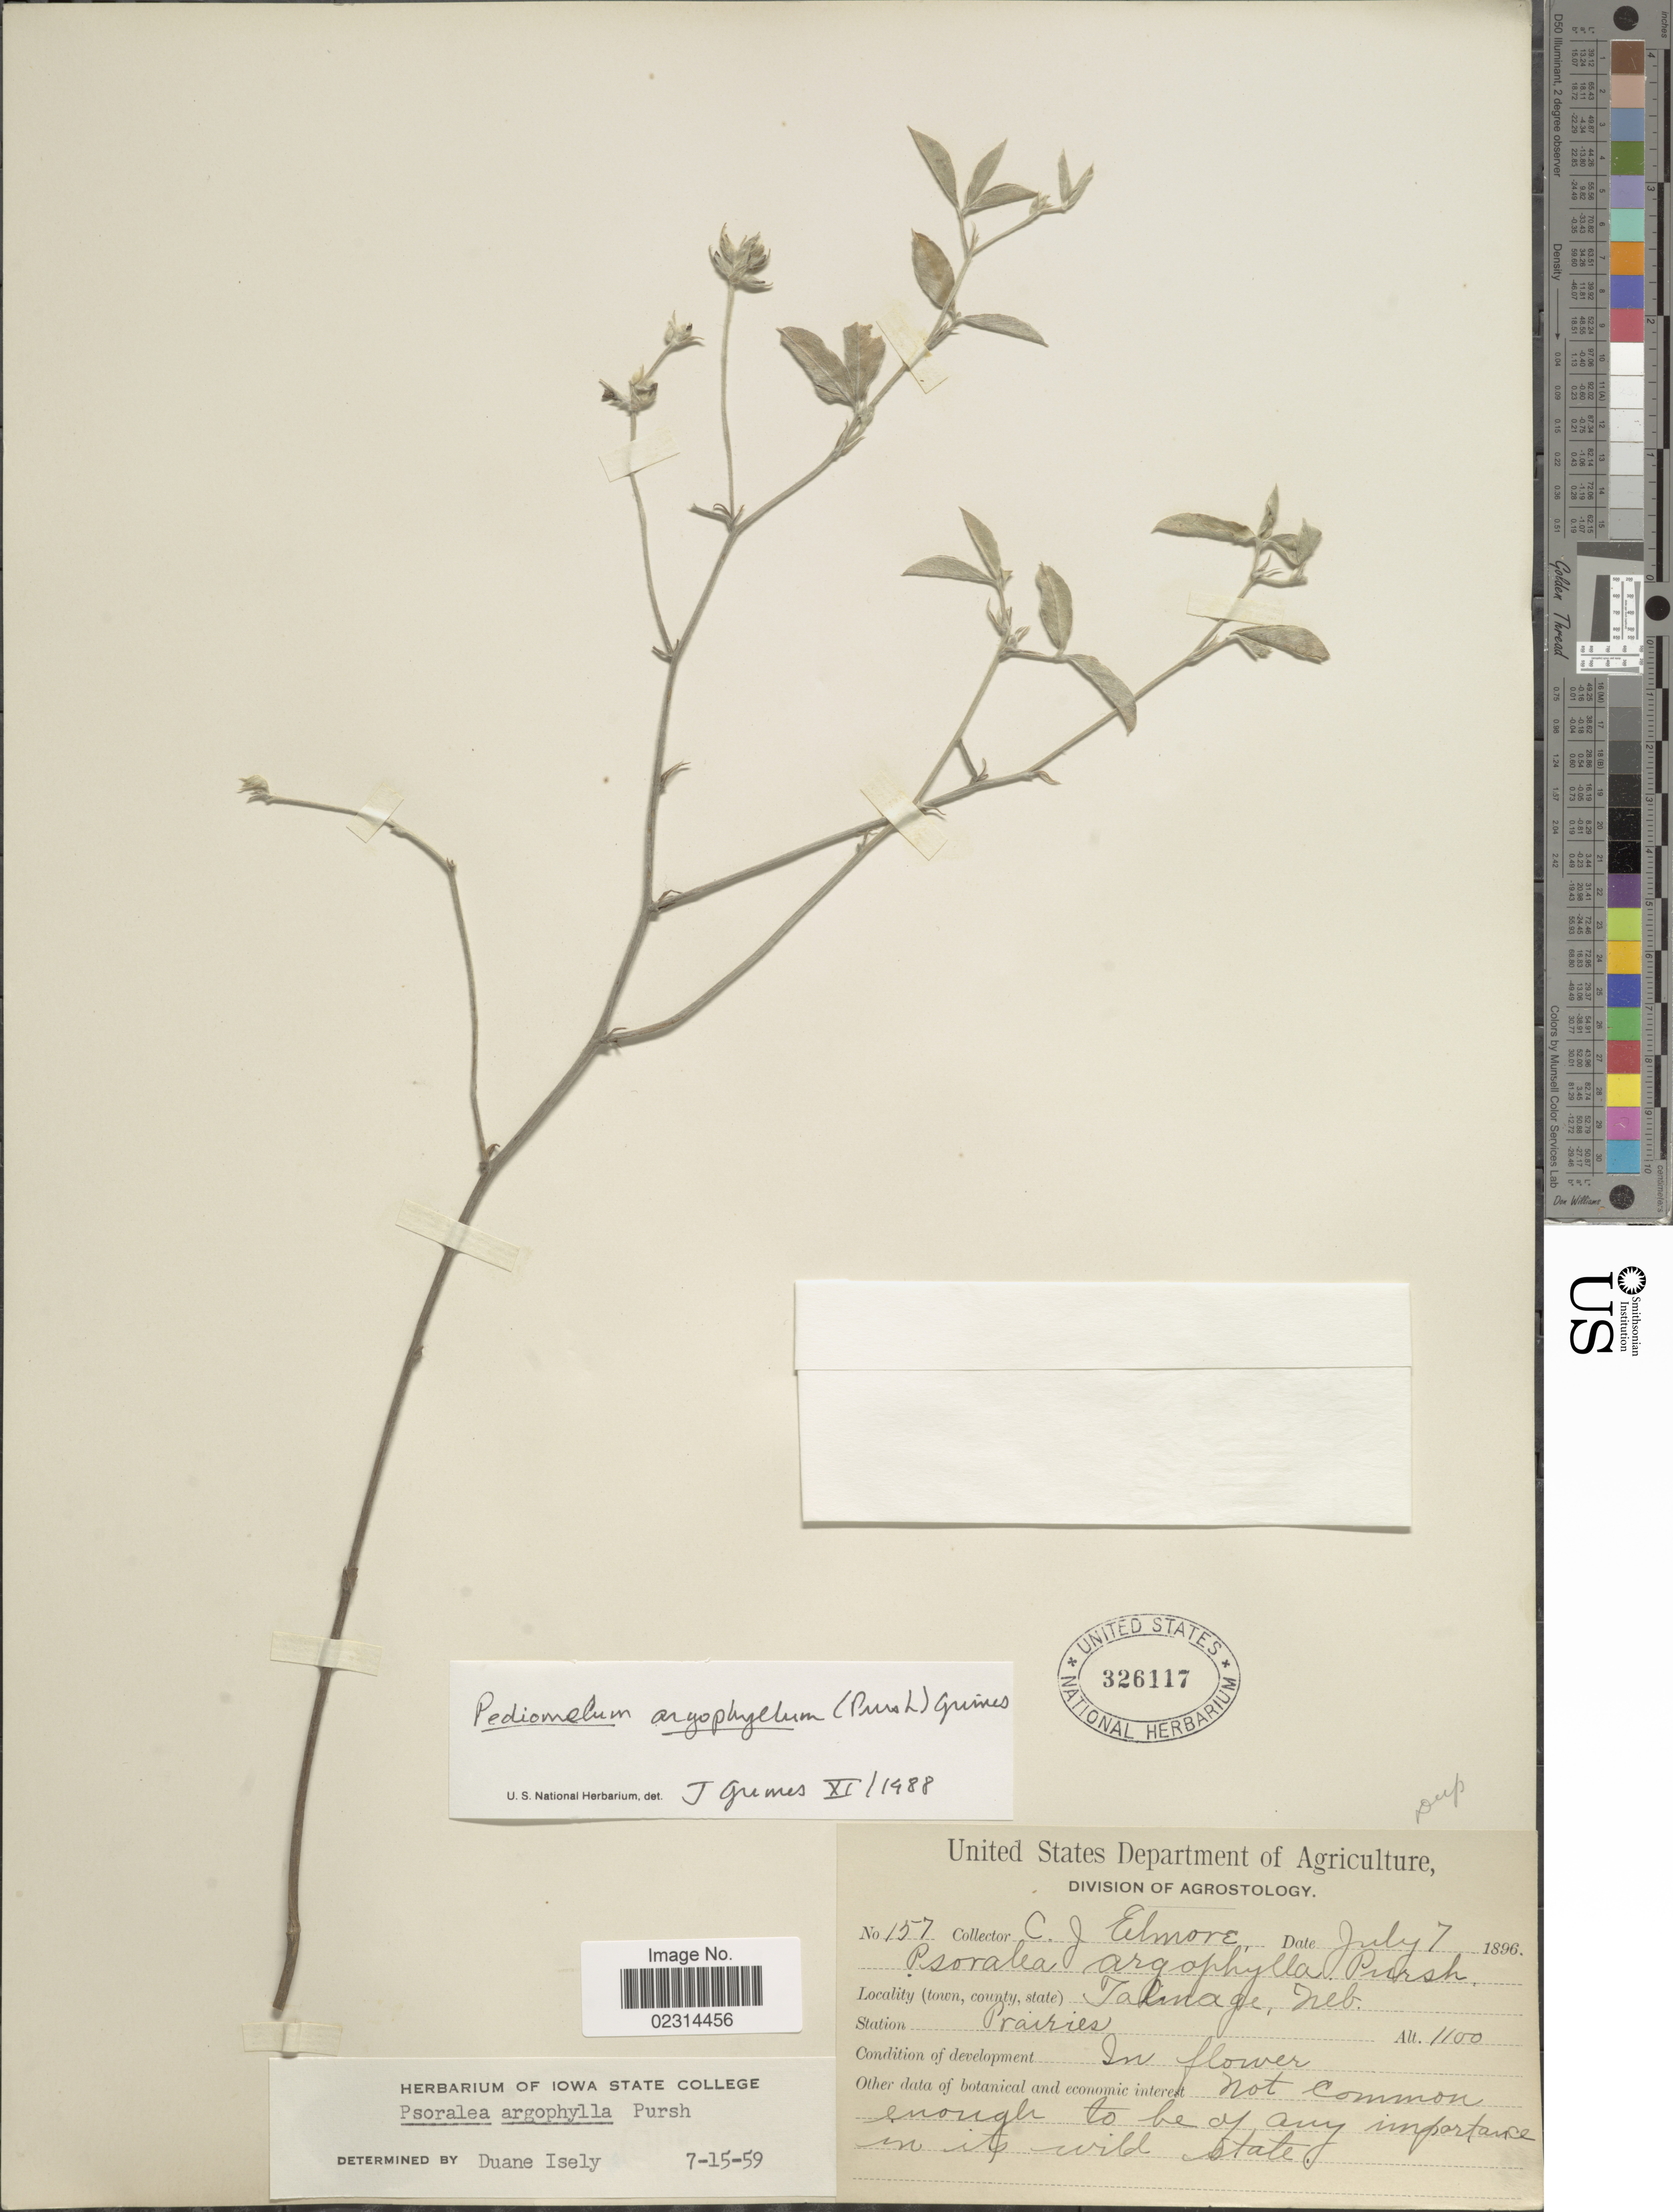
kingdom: Plantae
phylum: Tracheophyta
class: Magnoliopsida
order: Fabales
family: Fabaceae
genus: Pediomelum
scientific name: Pediomelum argophyllum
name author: (Pursh) J.W. Grimes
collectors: C. Elmore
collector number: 157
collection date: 1896-07-07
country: United States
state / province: Nebraska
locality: Talmage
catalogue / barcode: US 326117